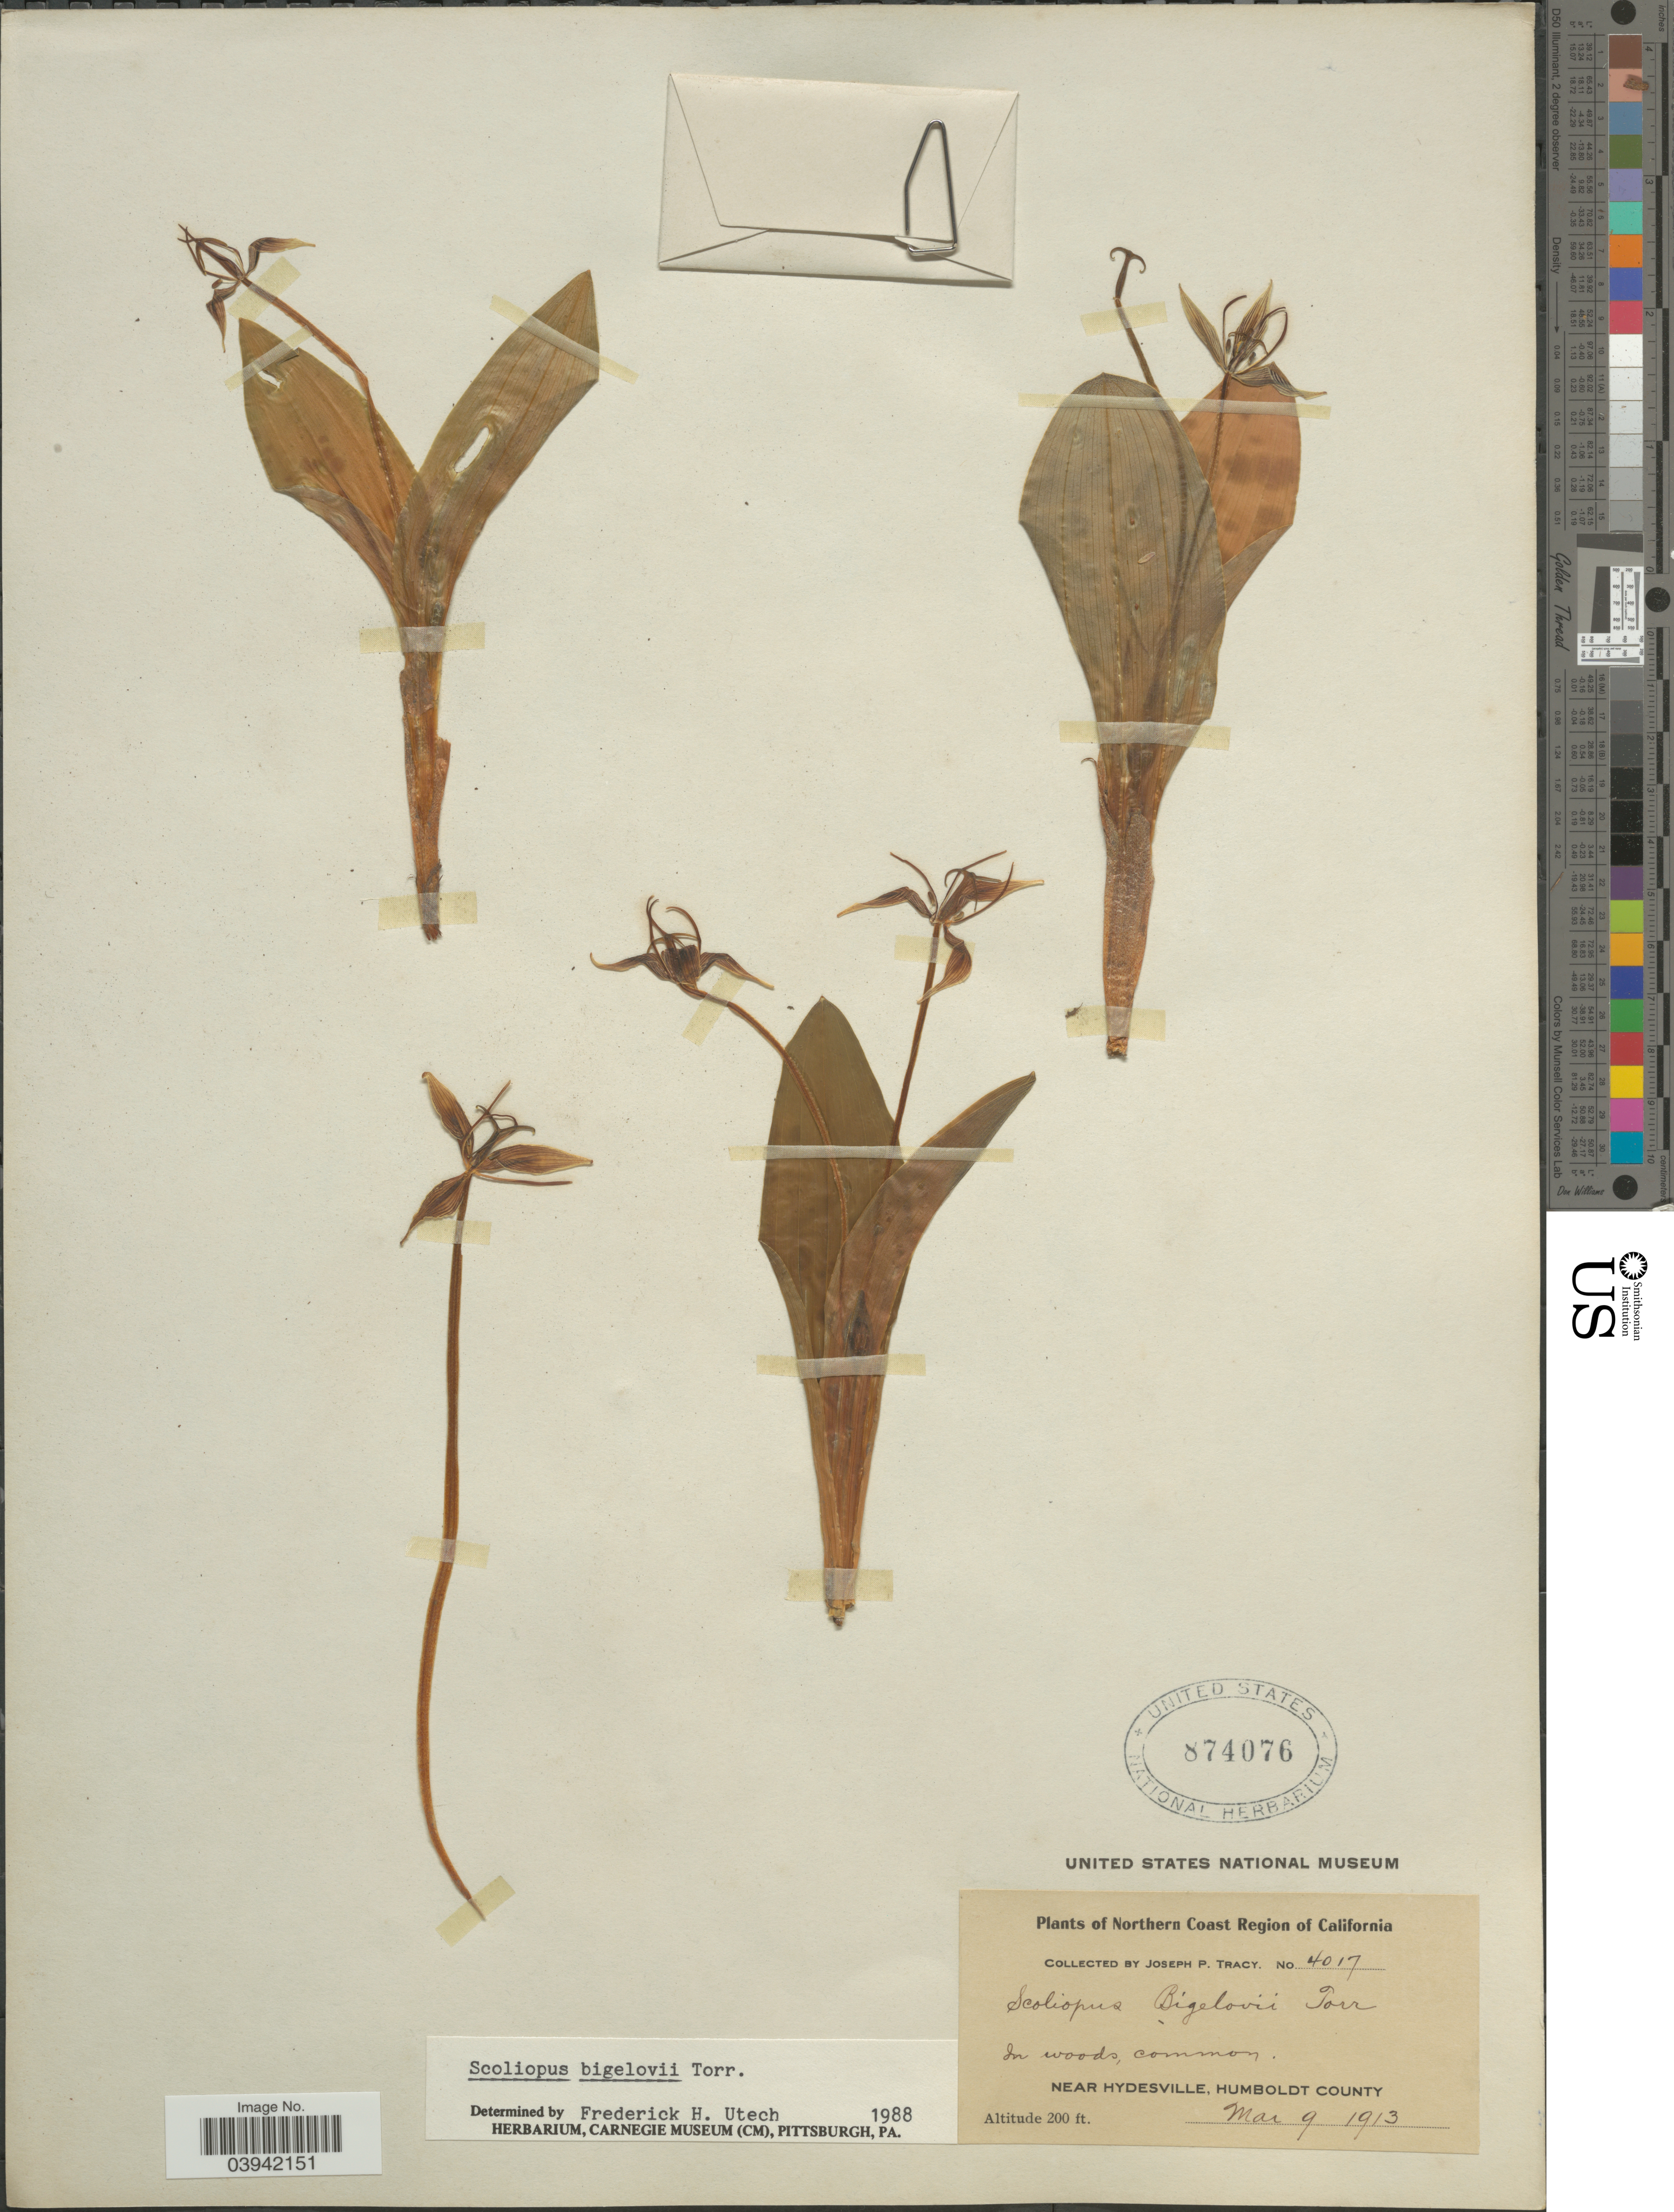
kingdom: Plantae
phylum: Tracheophyta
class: Liliopsida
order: Liliales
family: Liliaceae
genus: Scoliopus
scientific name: Scoliopus bigelovii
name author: Torr.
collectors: J. Tracy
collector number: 4017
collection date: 1913-03-09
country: United States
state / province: California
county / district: Humboldt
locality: Northern Coast Region of California. Near Hydesville, Humboldt County.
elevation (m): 61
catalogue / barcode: US 874076